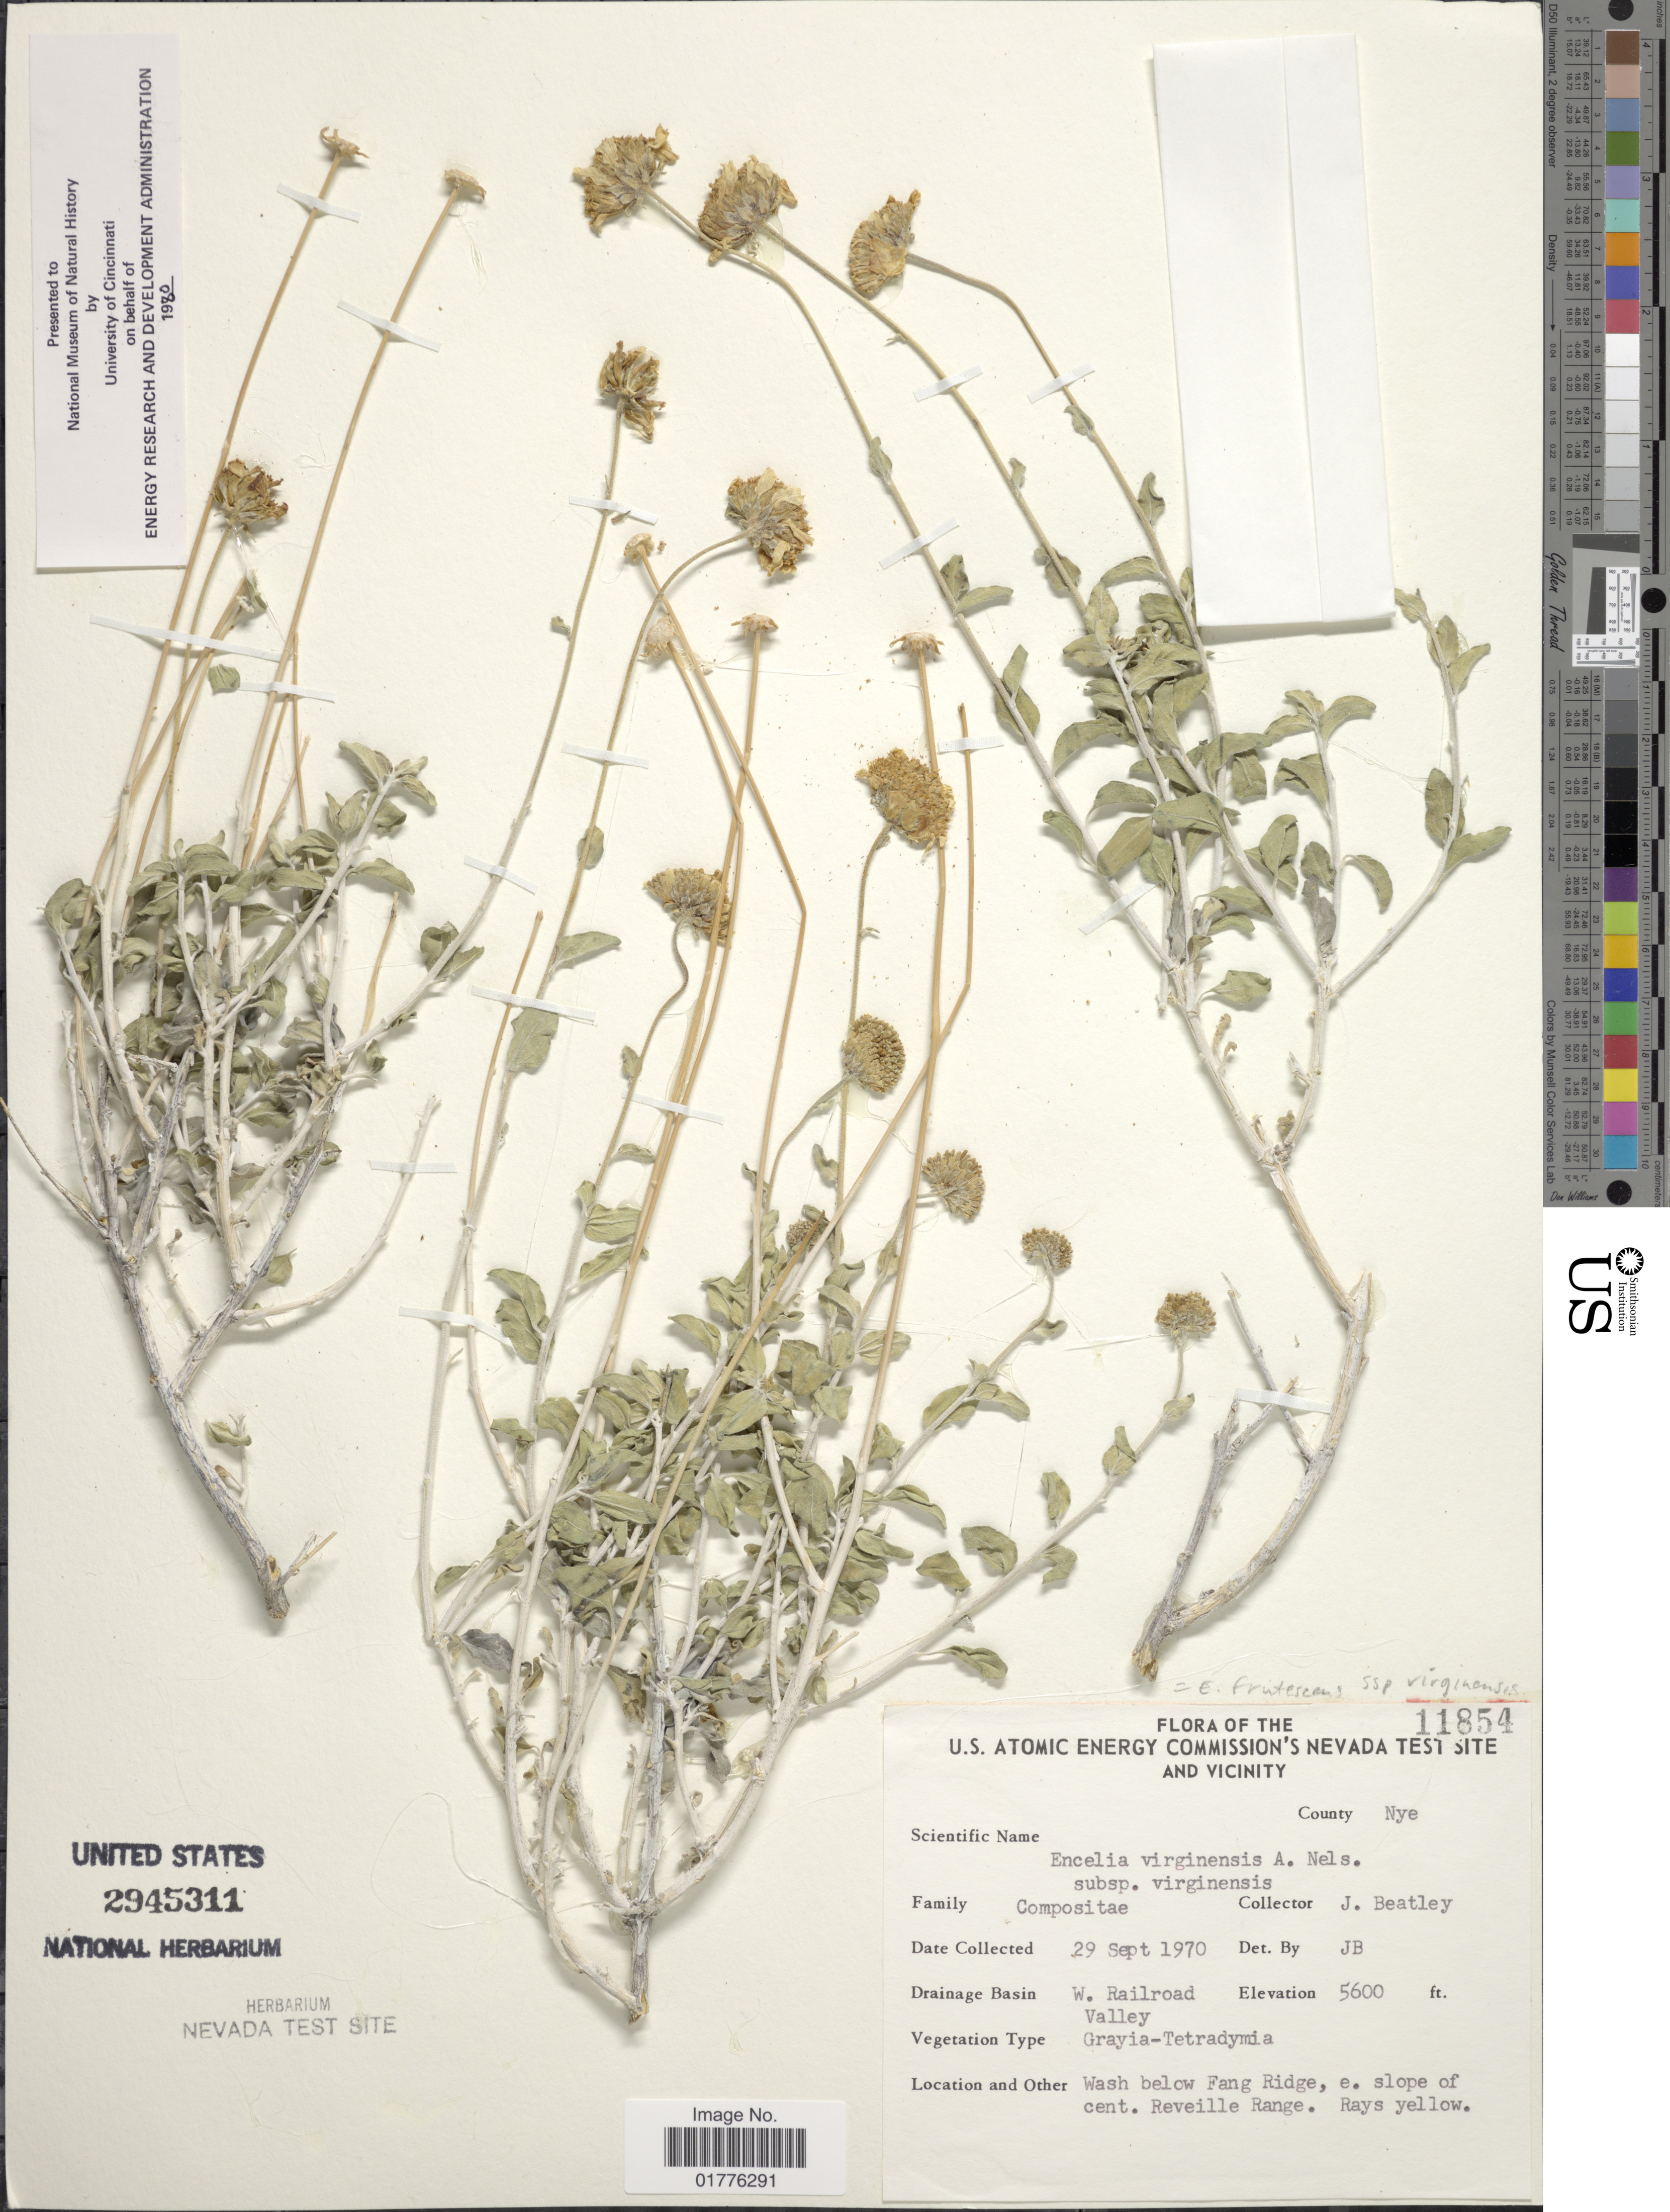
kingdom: Plantae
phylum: Tracheophyta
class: Magnoliopsida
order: Asterales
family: Asteraceae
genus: Encelia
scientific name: Encelia frutescens var. virginensis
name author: (A. Nelson) S.F. Blake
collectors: J. C. Beatley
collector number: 11854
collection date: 1970-09-29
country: United States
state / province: Nevada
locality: U. S. Atomic Energy Commission's Nevada Test Site and Vicinity, County Nye, W. Railroad Valley, below Fang Ridge, e. slope of cent, Reveille Range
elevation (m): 1707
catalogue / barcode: US 2945311